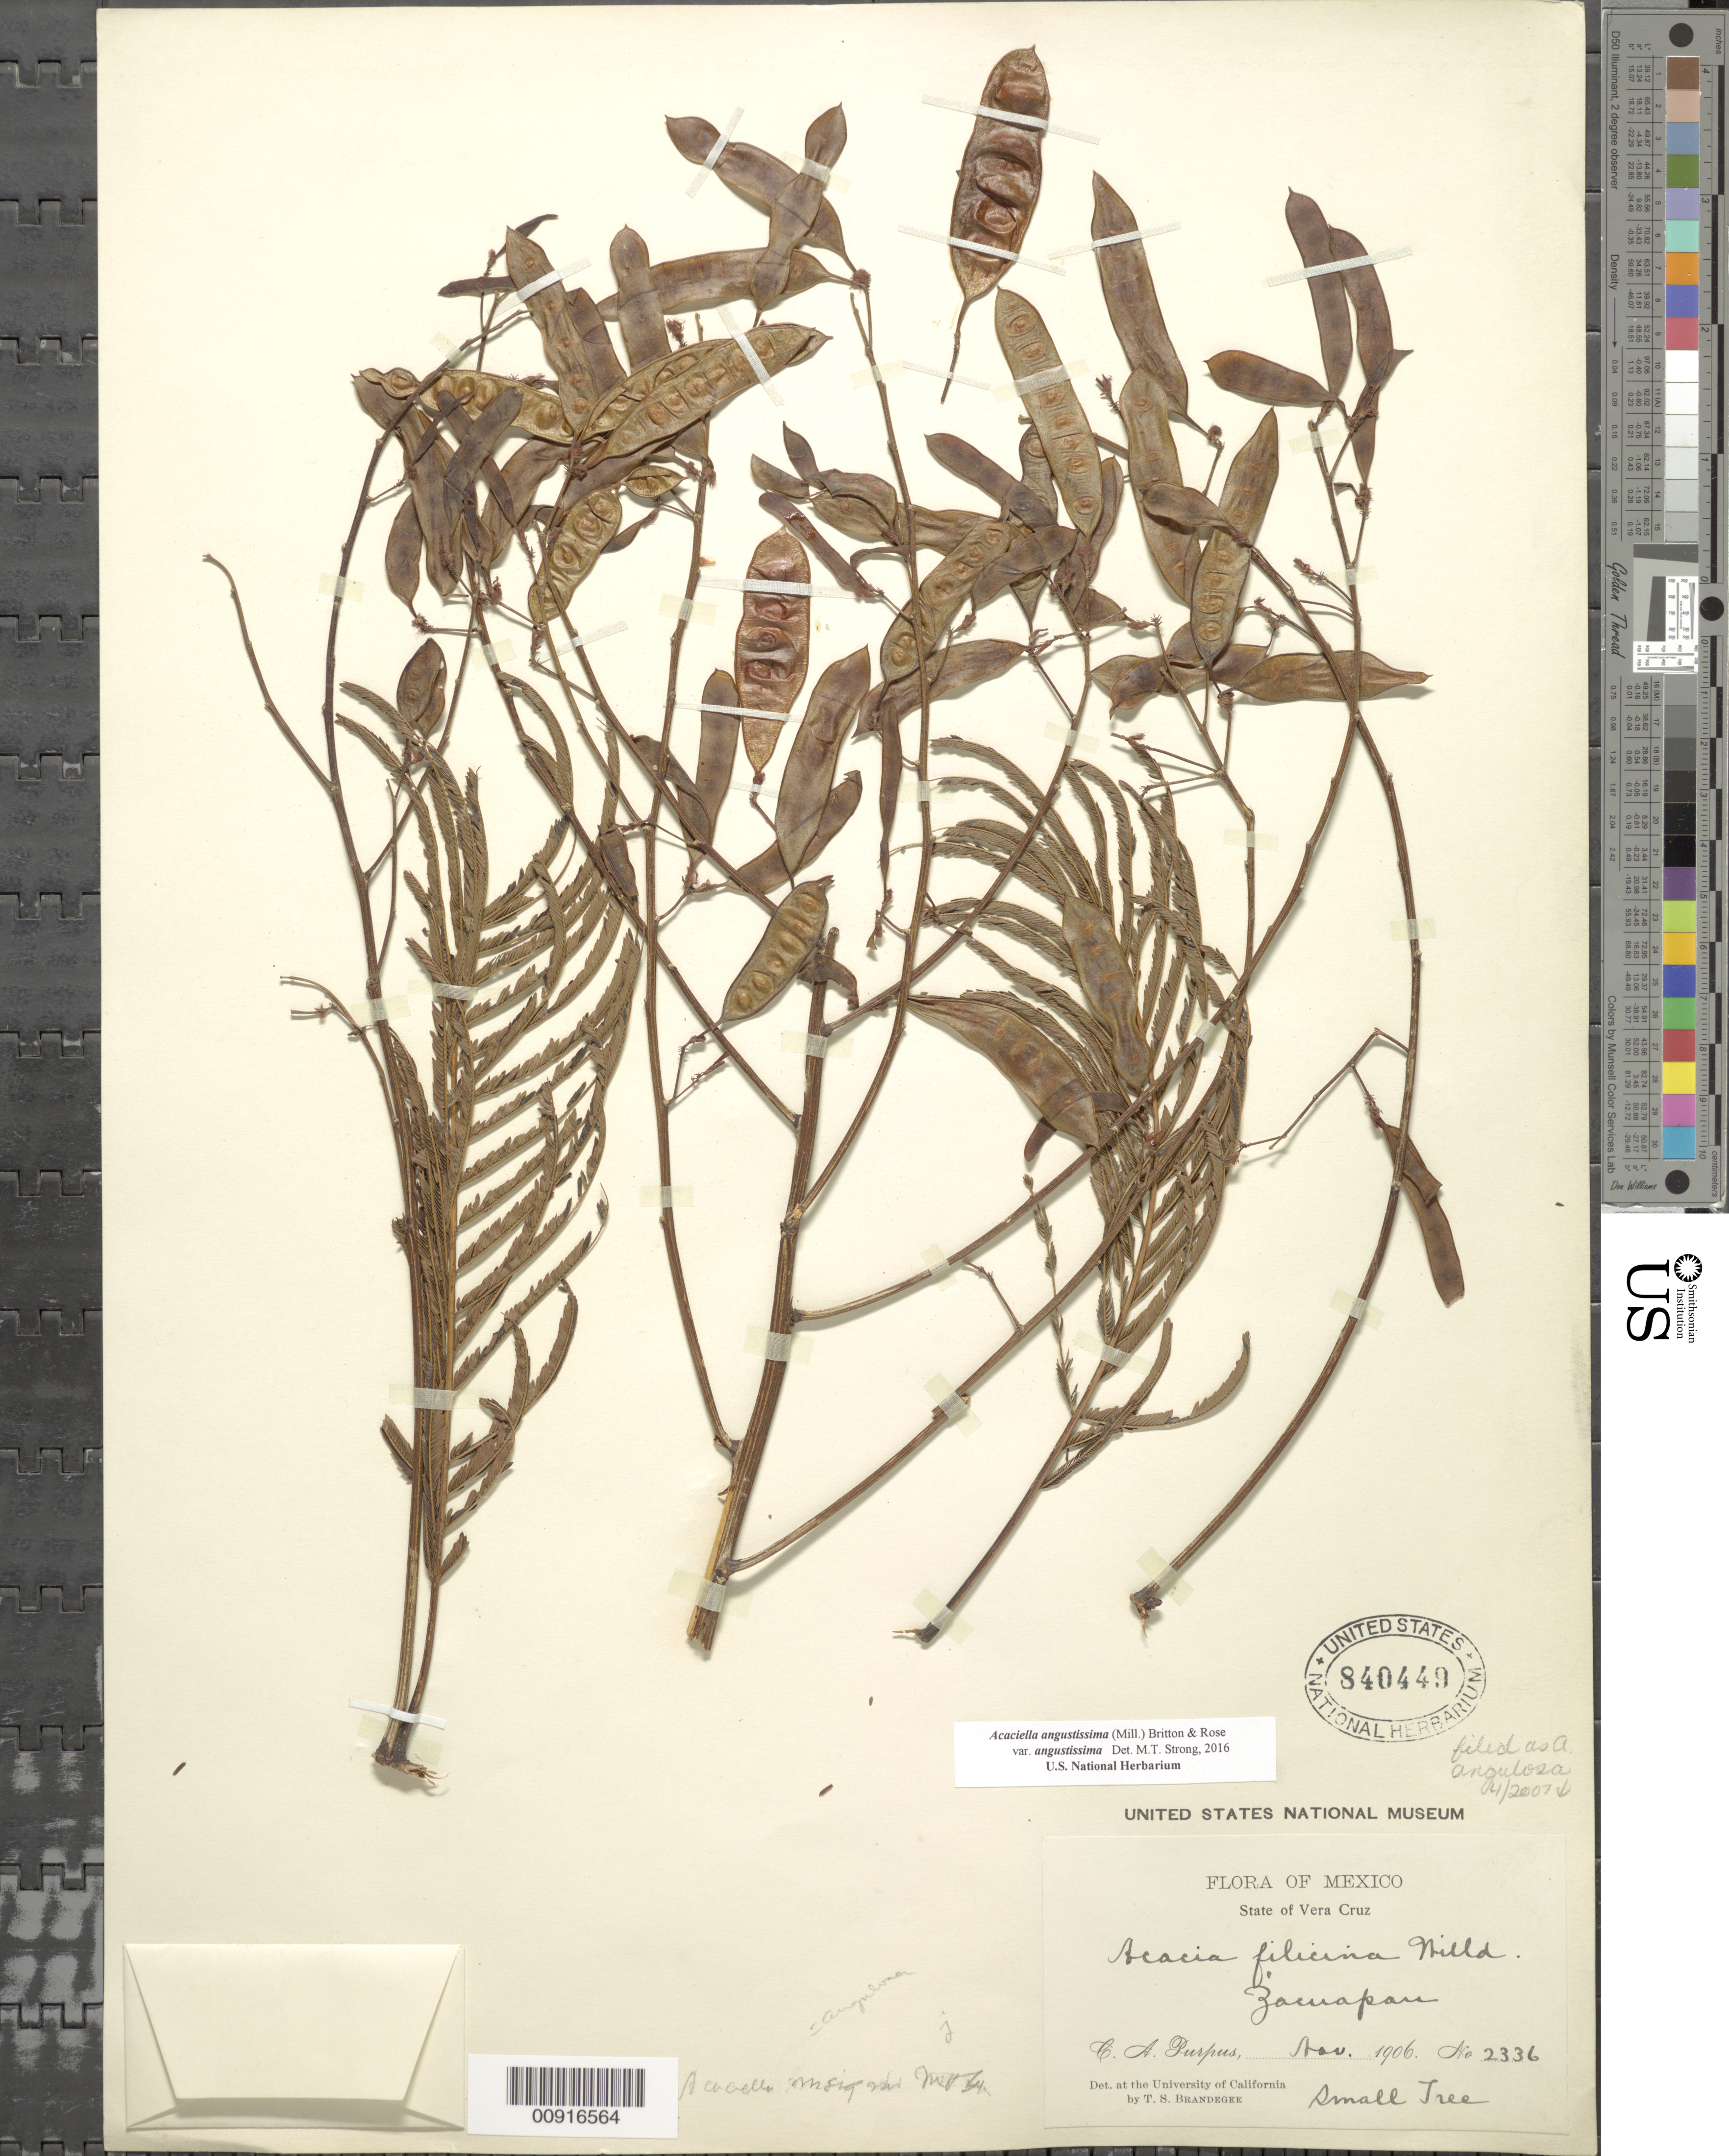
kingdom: Plantae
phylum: Tracheophyta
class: Magnoliopsida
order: Fabales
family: Fabaceae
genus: Acaciella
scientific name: Acaciella angustissima var. angustissima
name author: (Mill.) Britton & Rose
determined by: Strong, M. T., (US), Smithsonian Institution - National Museum of Natural History (UNITED STATES)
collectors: C. A. Purpus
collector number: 2336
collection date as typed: Nov 1906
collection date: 1906-11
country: Mexico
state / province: Veracruz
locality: Zacuapan.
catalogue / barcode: US 840449